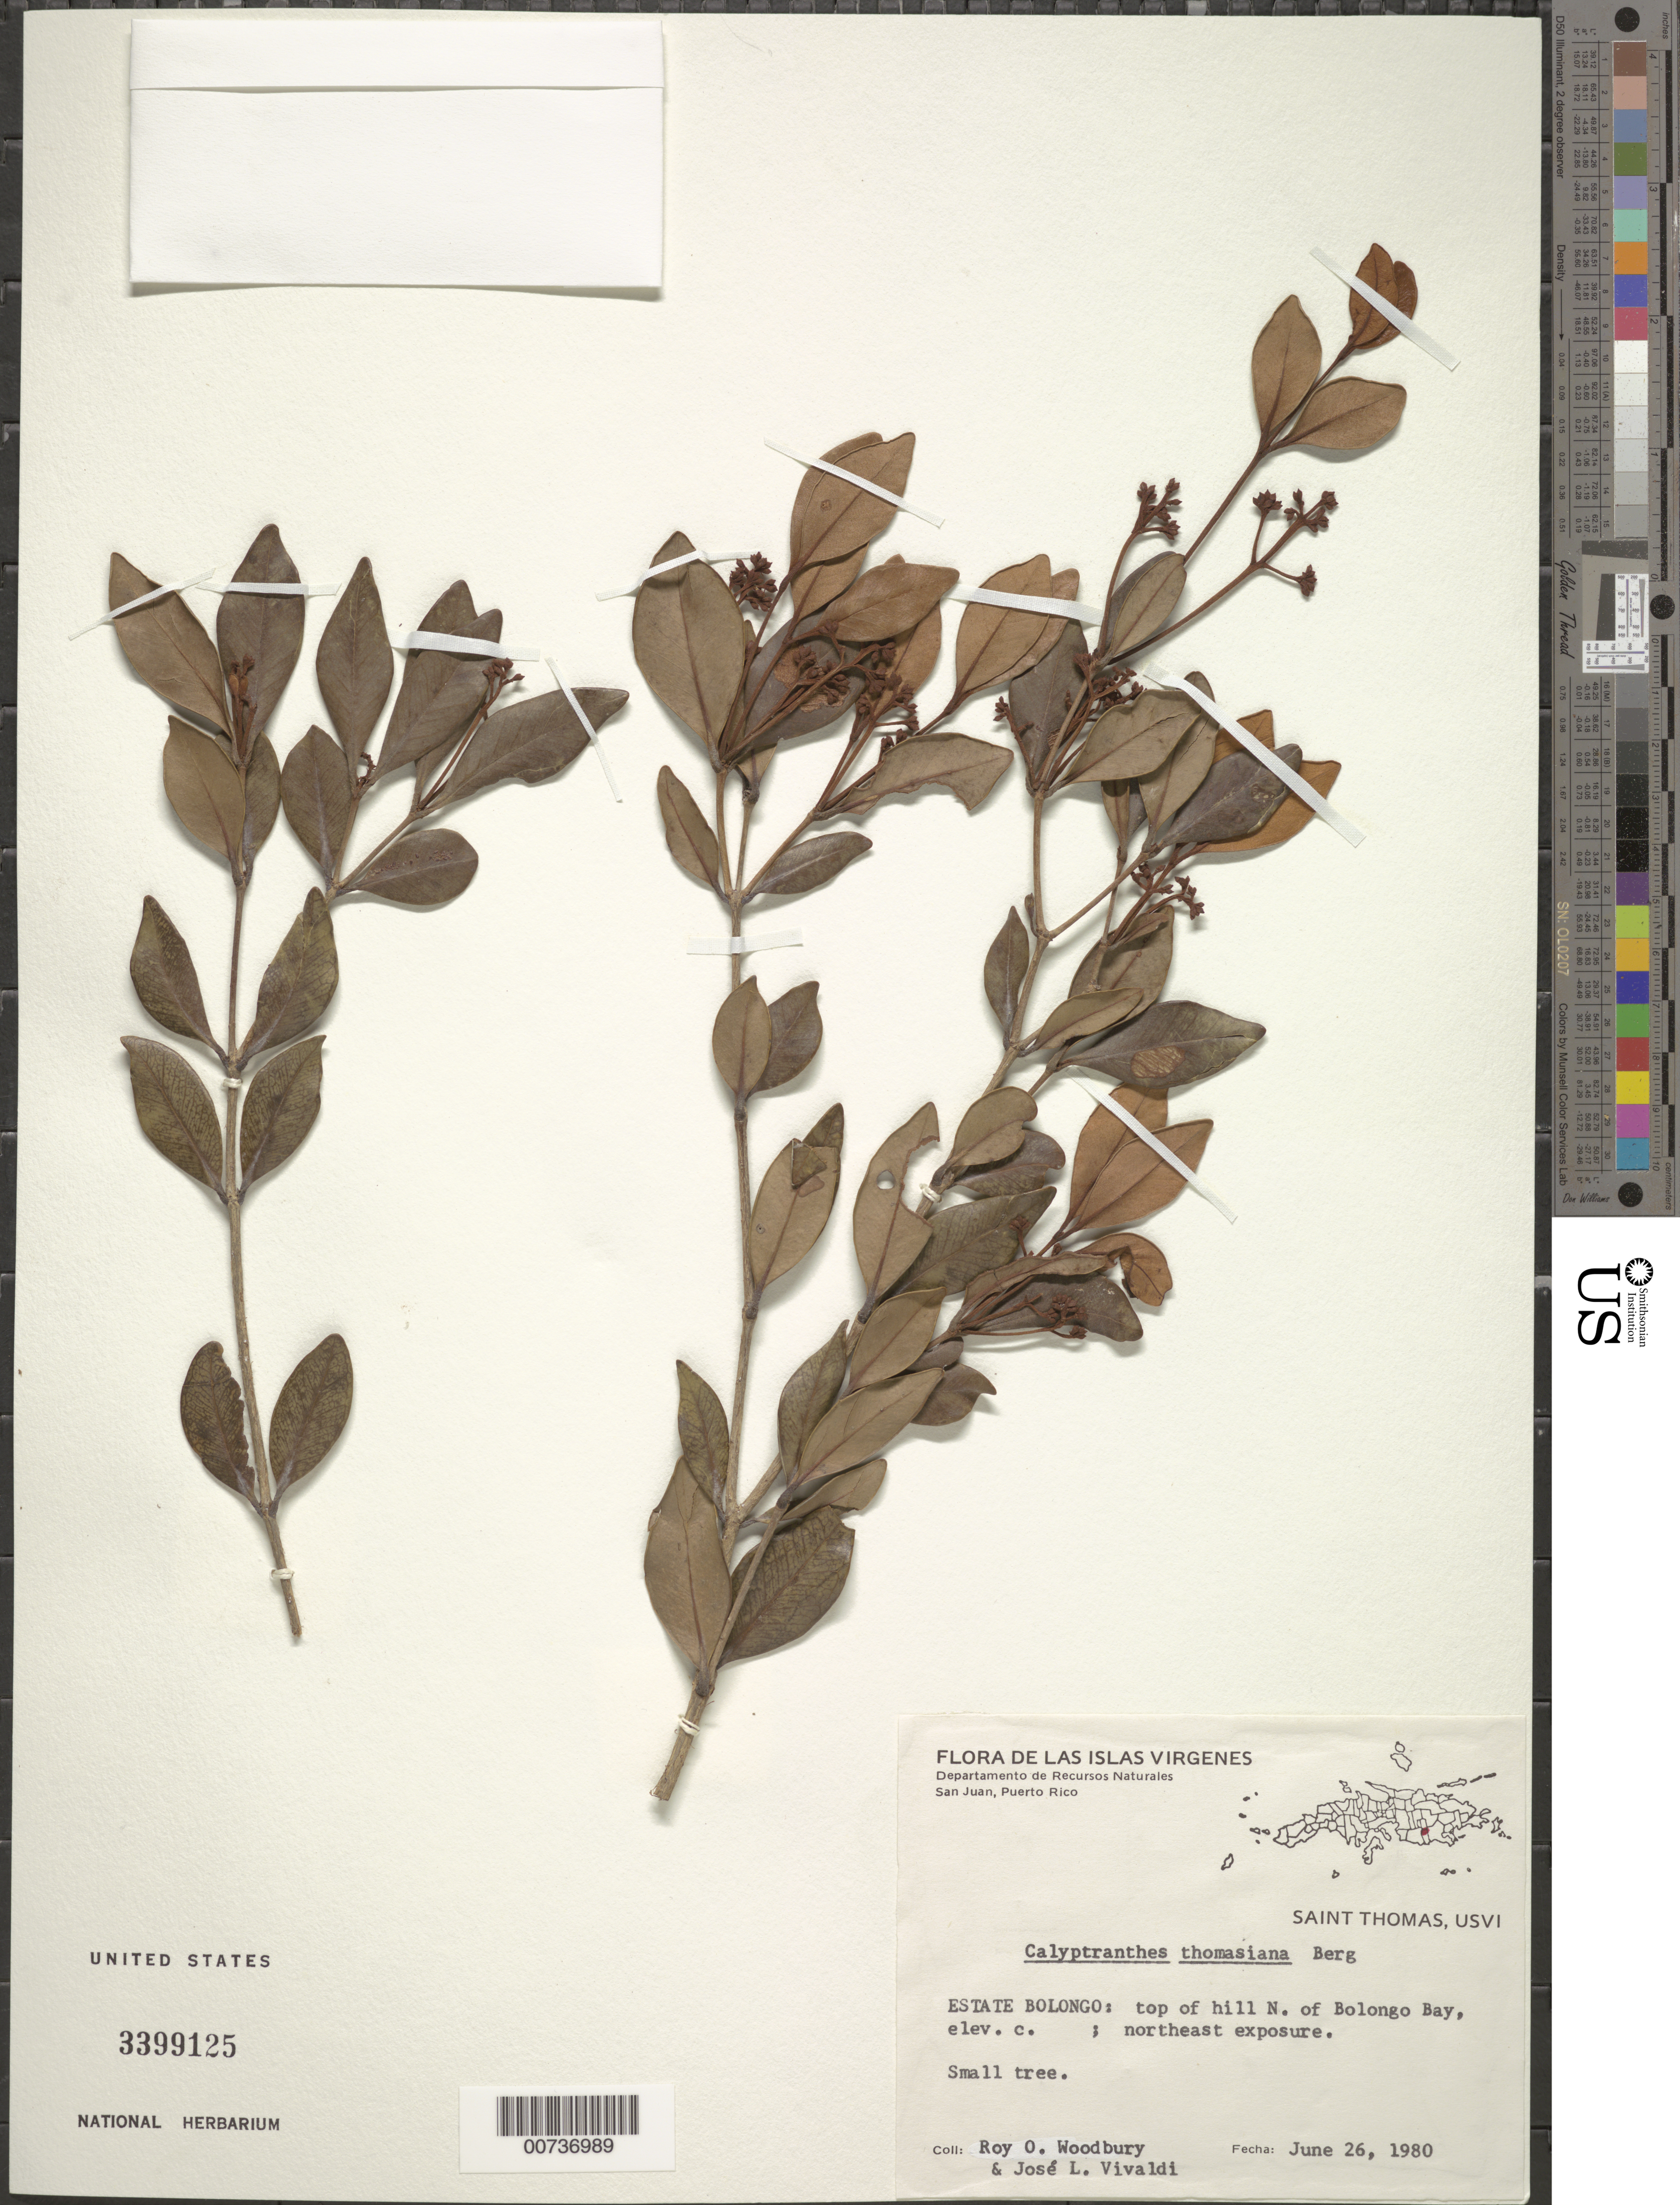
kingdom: Plantae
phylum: Tracheophyta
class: Magnoliopsida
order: Myrtales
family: Myrtaceae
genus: Myrcia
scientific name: Myrcia neothomasiana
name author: A.R. Lourenço & E. Lucas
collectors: R. O. Woodbury & J. L. Vivaldi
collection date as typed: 26 Jun 1980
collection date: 1980-06-26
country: U.S. Virgin Islands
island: St. Thomas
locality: Estate Bolongo: top of hill N of Bolongo Bay, northeast exposure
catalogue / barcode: US 3399125